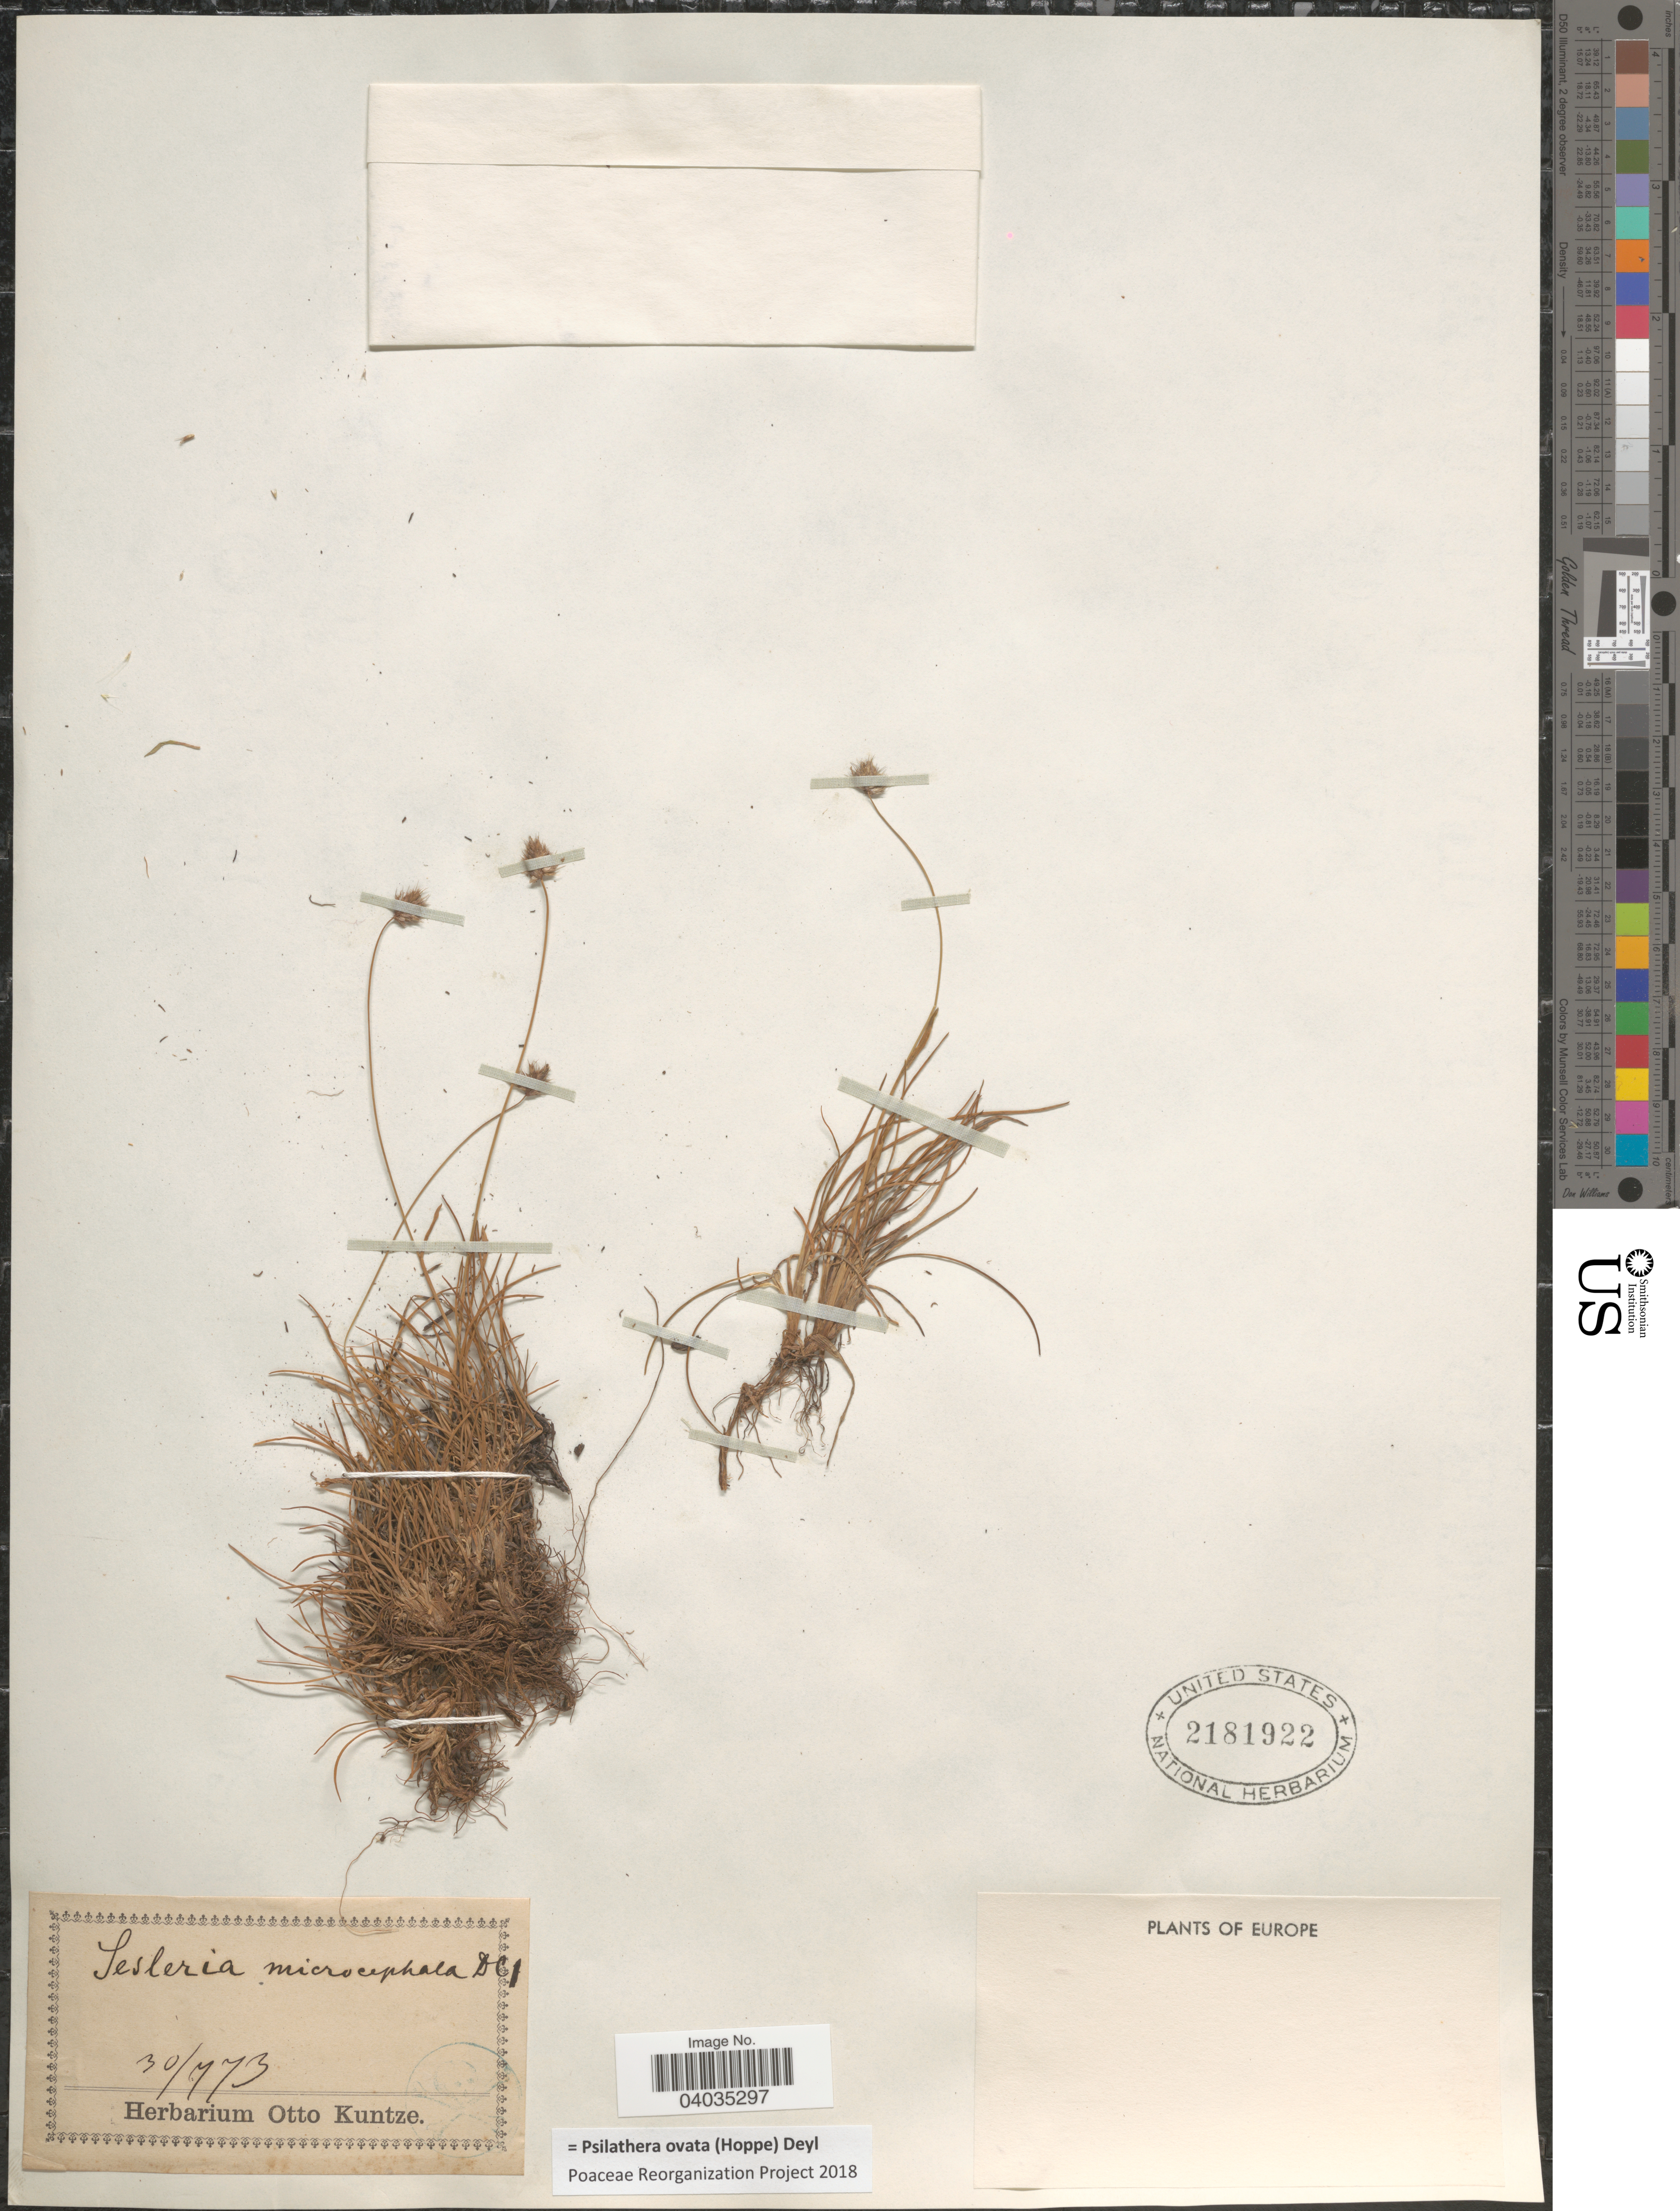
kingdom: Plantae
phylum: Tracheophyta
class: Liliopsida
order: Poales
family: Poaceae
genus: Psilathera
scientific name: Psilathera ovata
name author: (Hoppe) Deyl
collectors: ex herb. Otto Kuntze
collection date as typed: Transcribed d/m/y: 30/7/73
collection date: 1873-07-30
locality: Europe.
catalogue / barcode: US 2181922